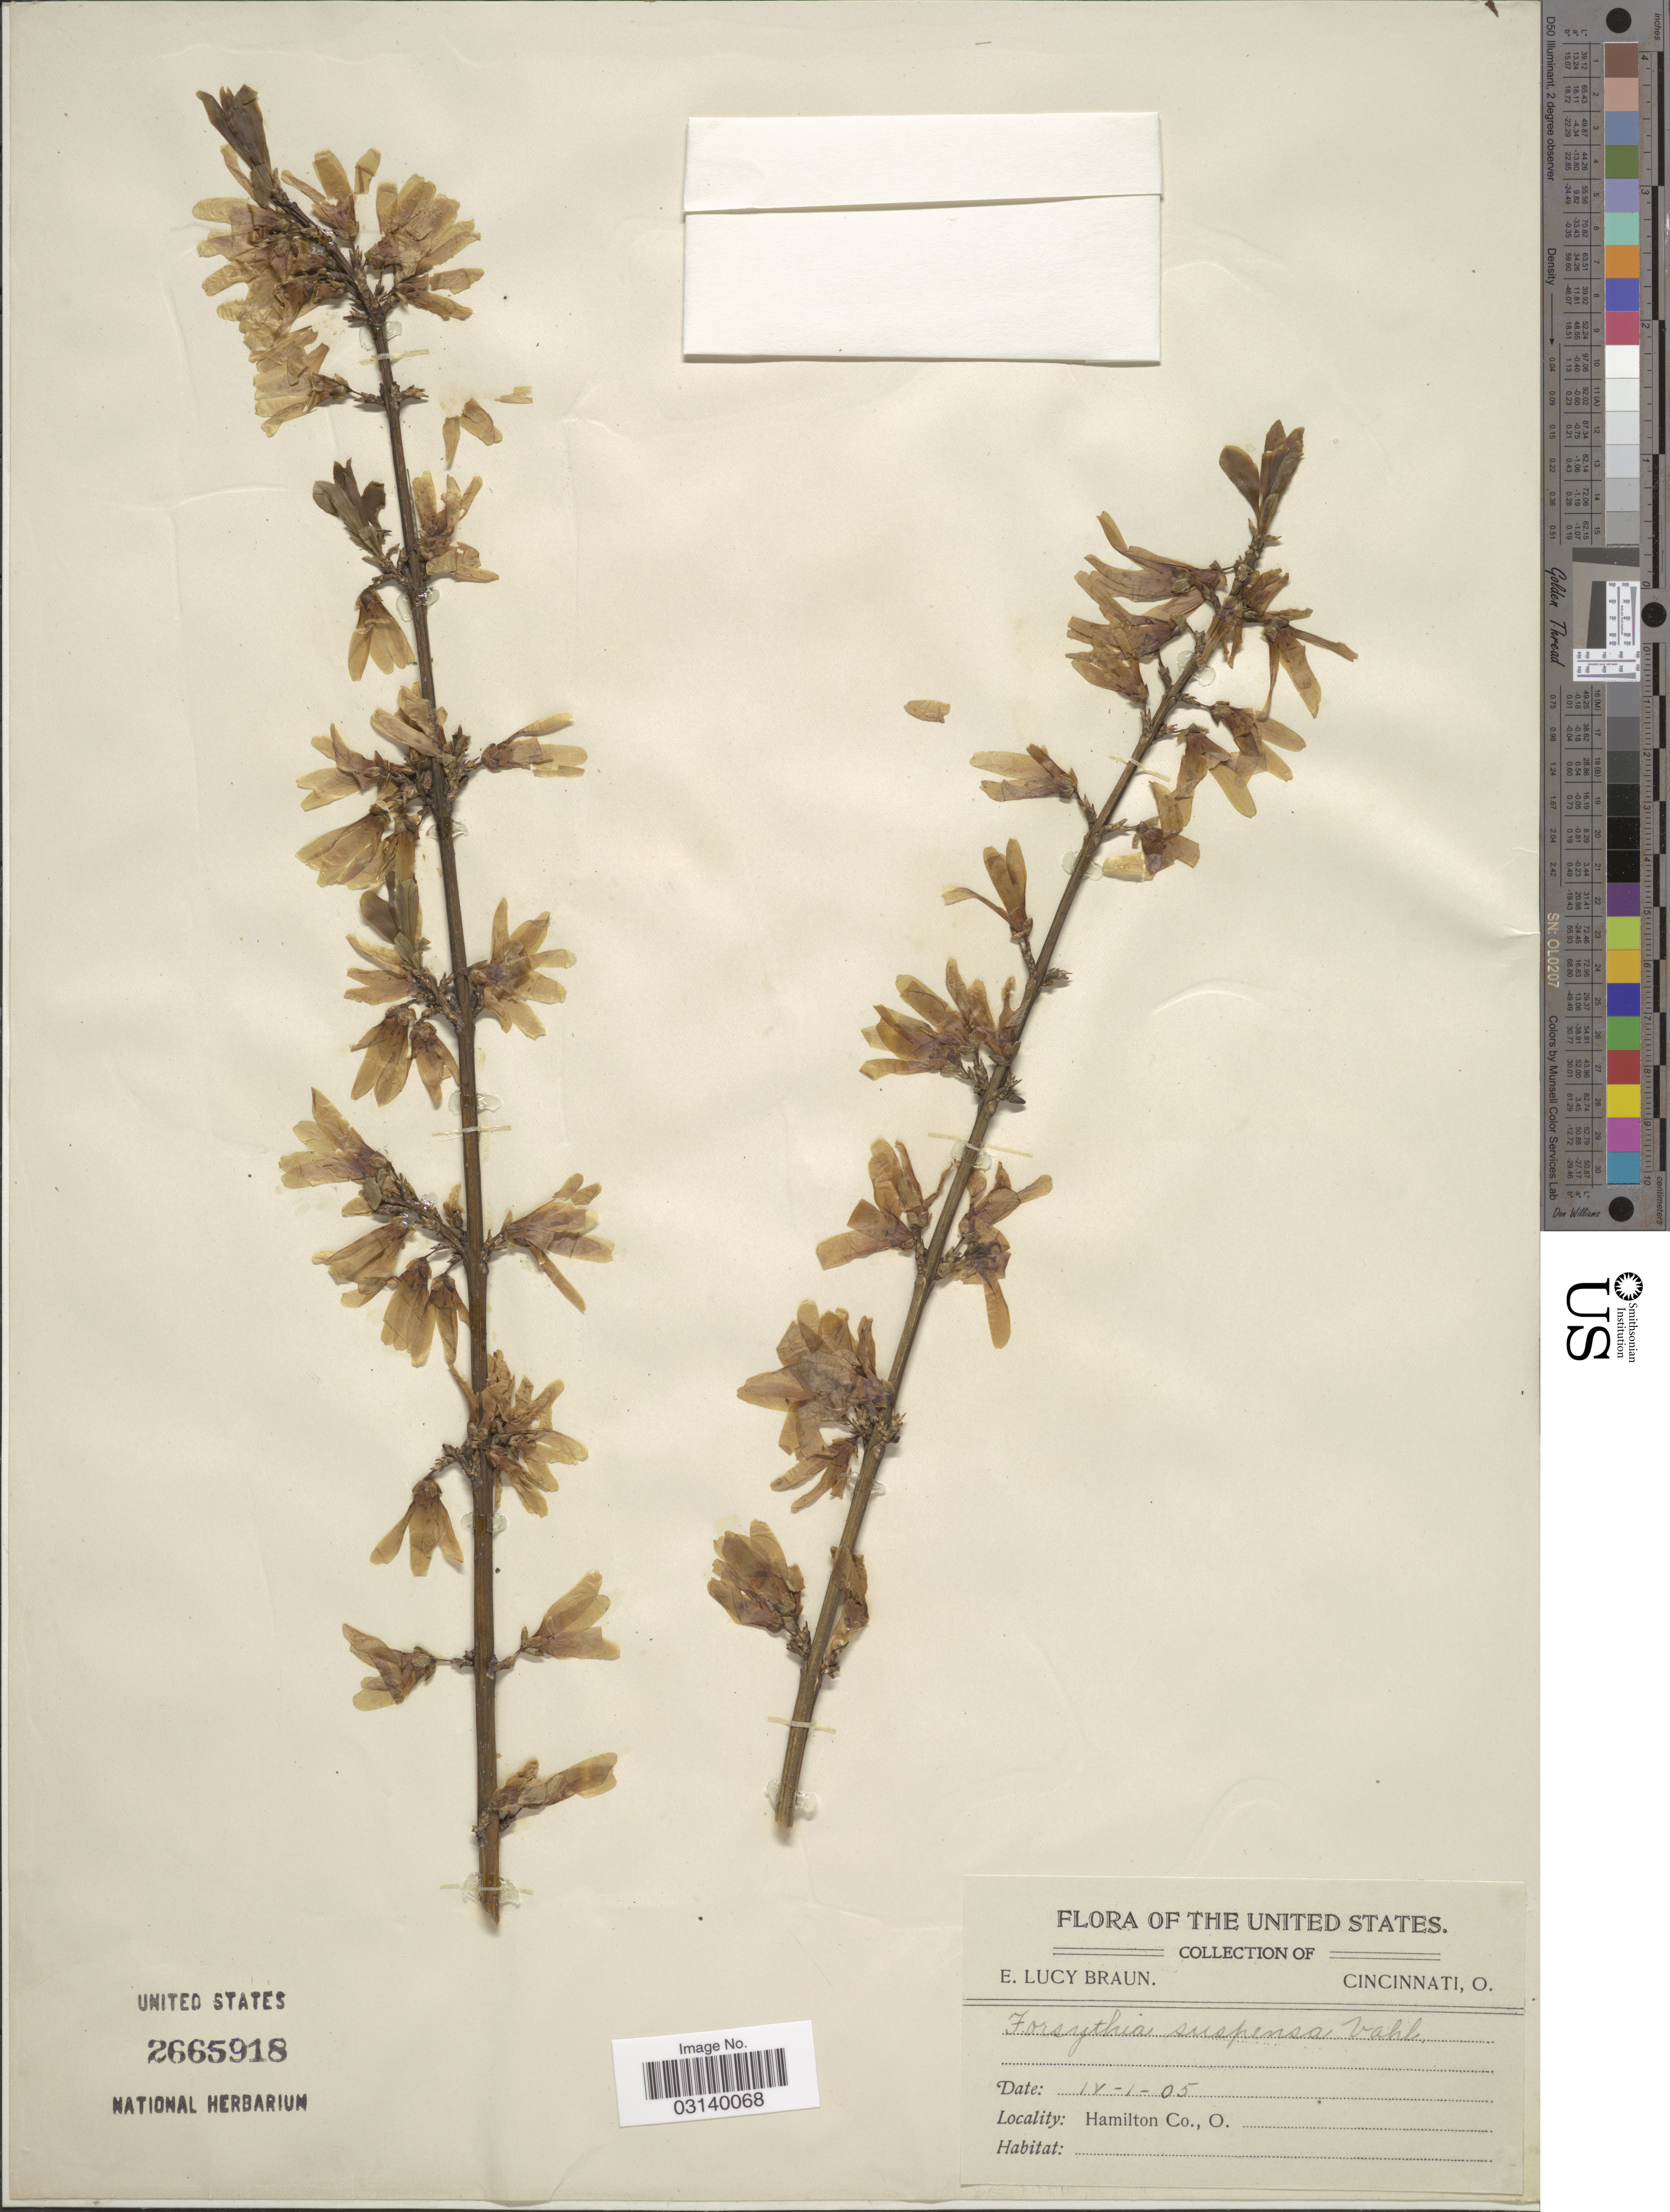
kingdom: Plantae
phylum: Tracheophyta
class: Magnoliopsida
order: Lamiales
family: Oleaceae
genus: Forsythia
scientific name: Forsythia suspensa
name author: (Thunb.) Vahl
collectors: E. Braun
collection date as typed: Transcribed d/m/y: 1/4/5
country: United States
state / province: Ohio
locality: Hamilton Co.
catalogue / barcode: US 2665918